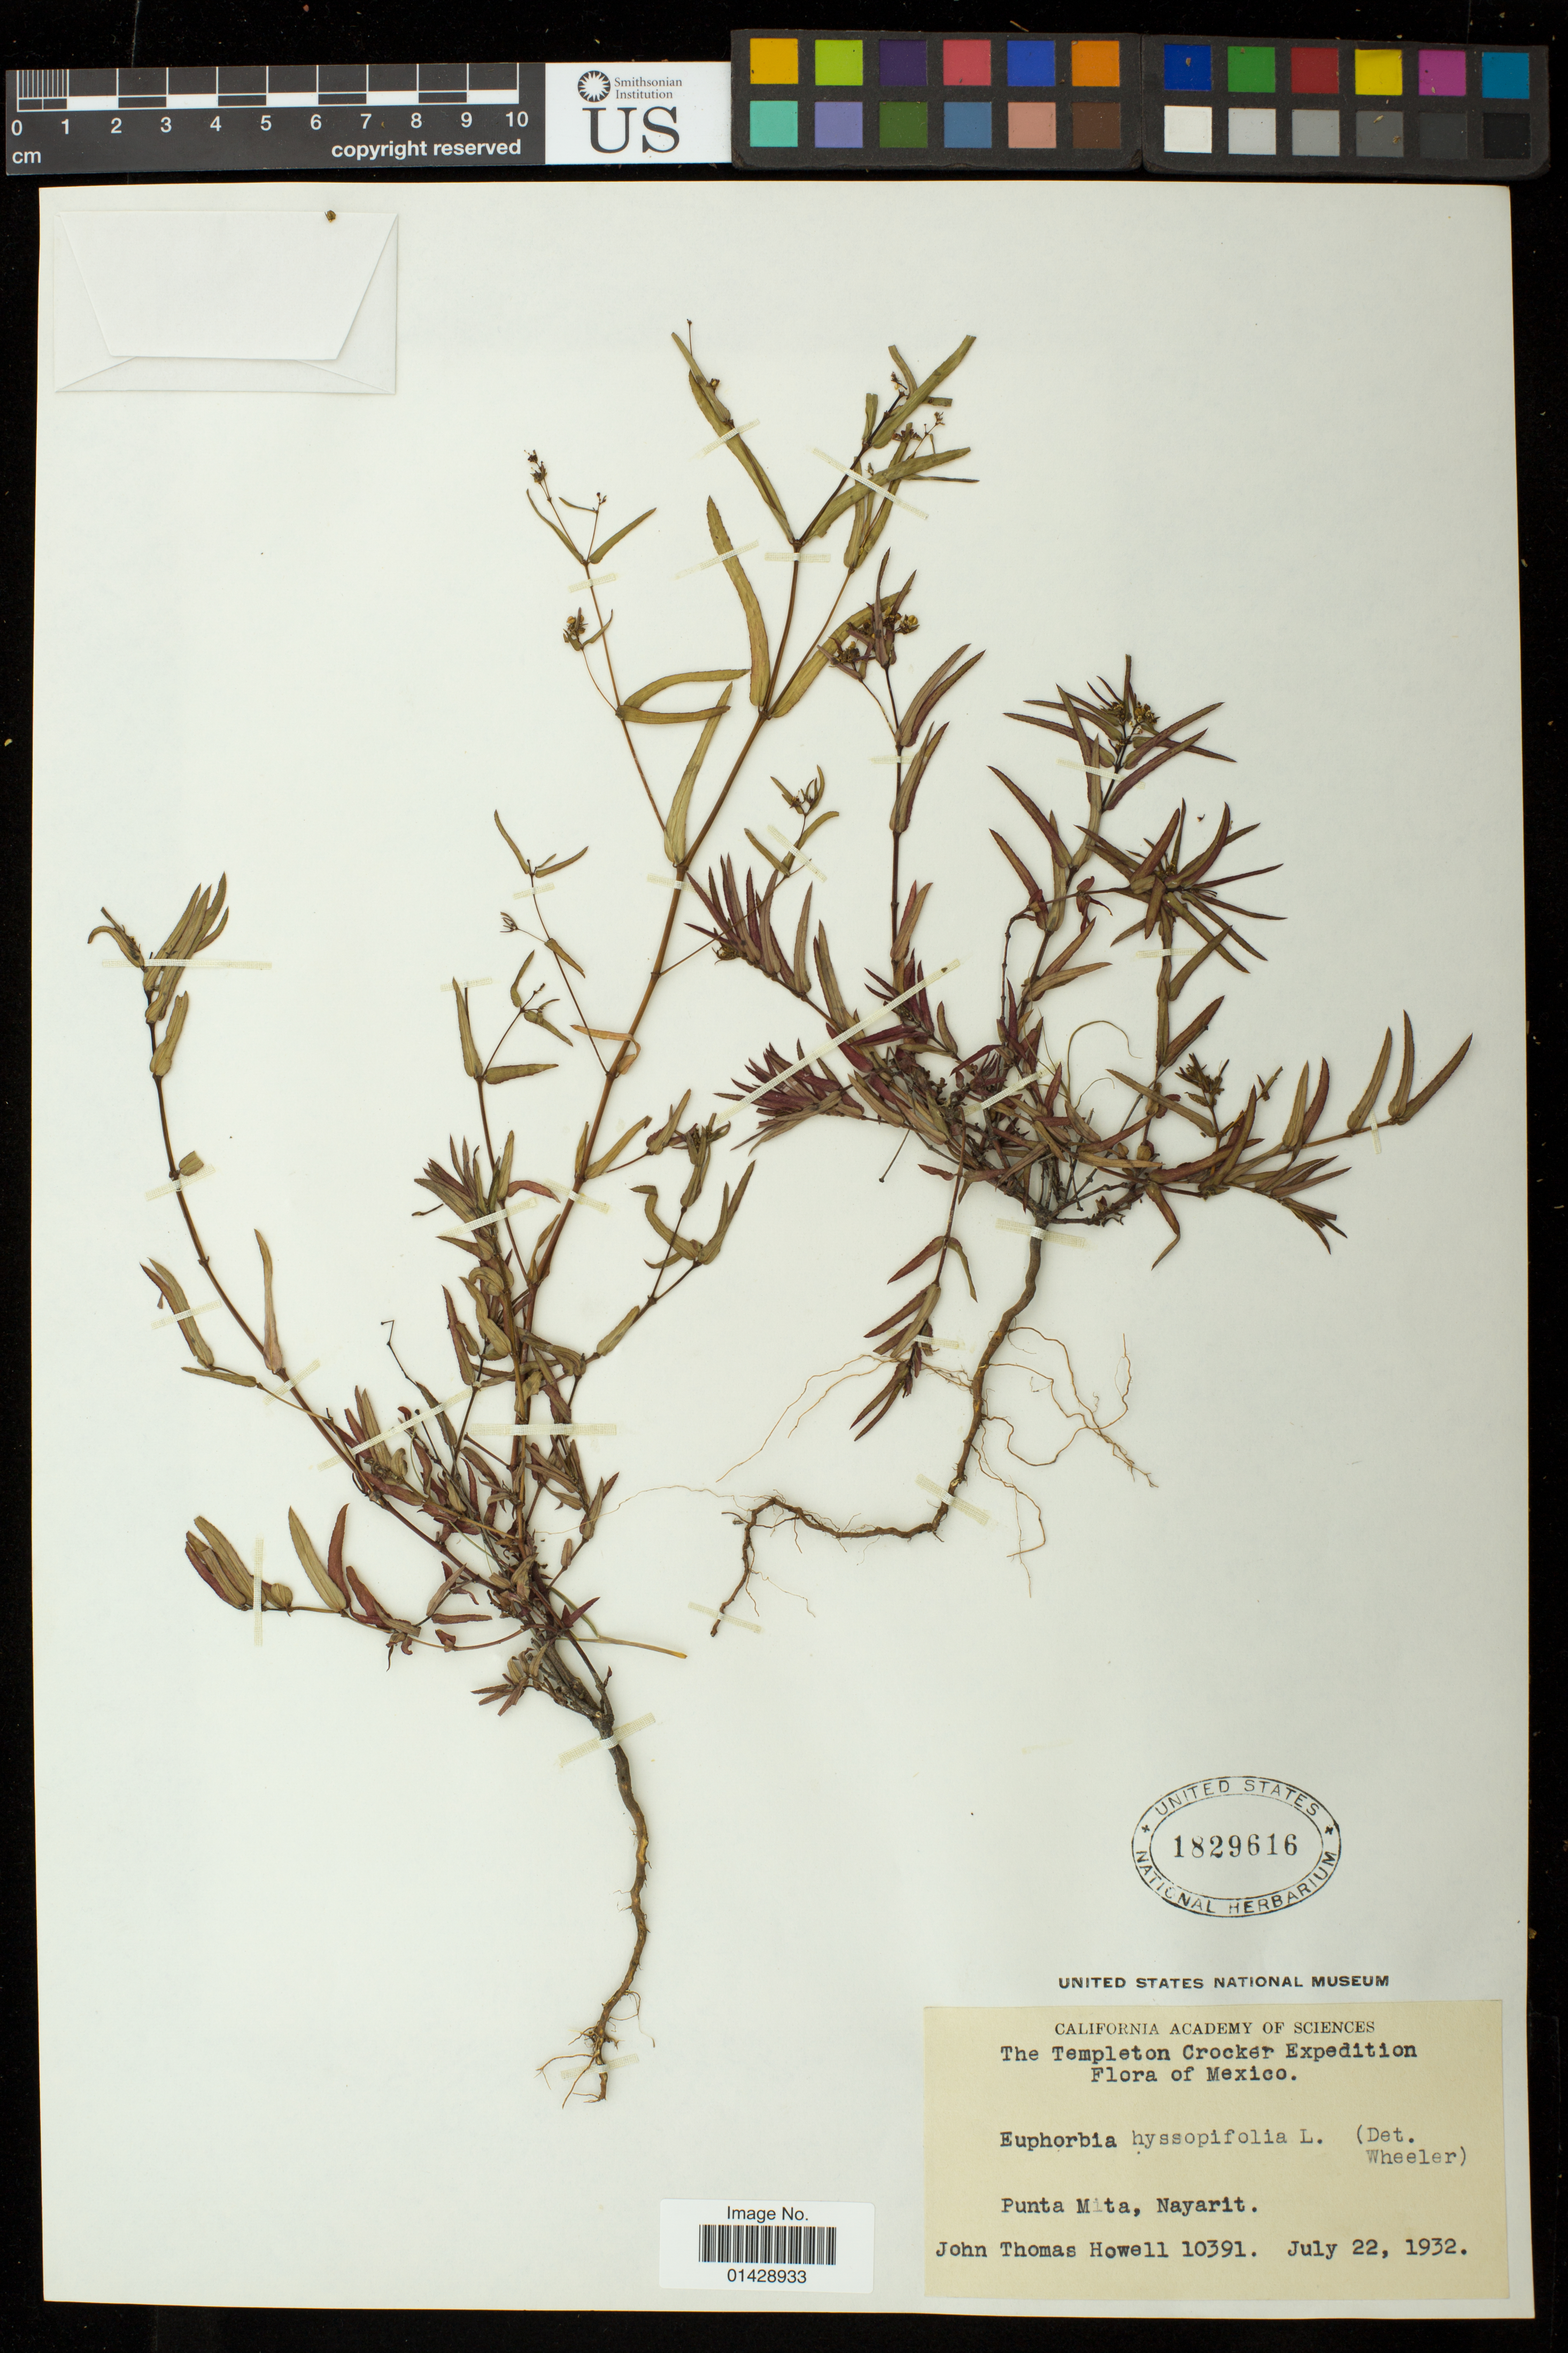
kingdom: Plantae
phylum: Tracheophyta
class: Magnoliopsida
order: Malpighiales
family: Euphorbiaceae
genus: Euphorbia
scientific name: Euphorbia hyssopifolia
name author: L.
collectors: J. T. Howell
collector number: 10391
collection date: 1932-07-22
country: Mexico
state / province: Nayarit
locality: Punta Mita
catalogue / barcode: US 1829616